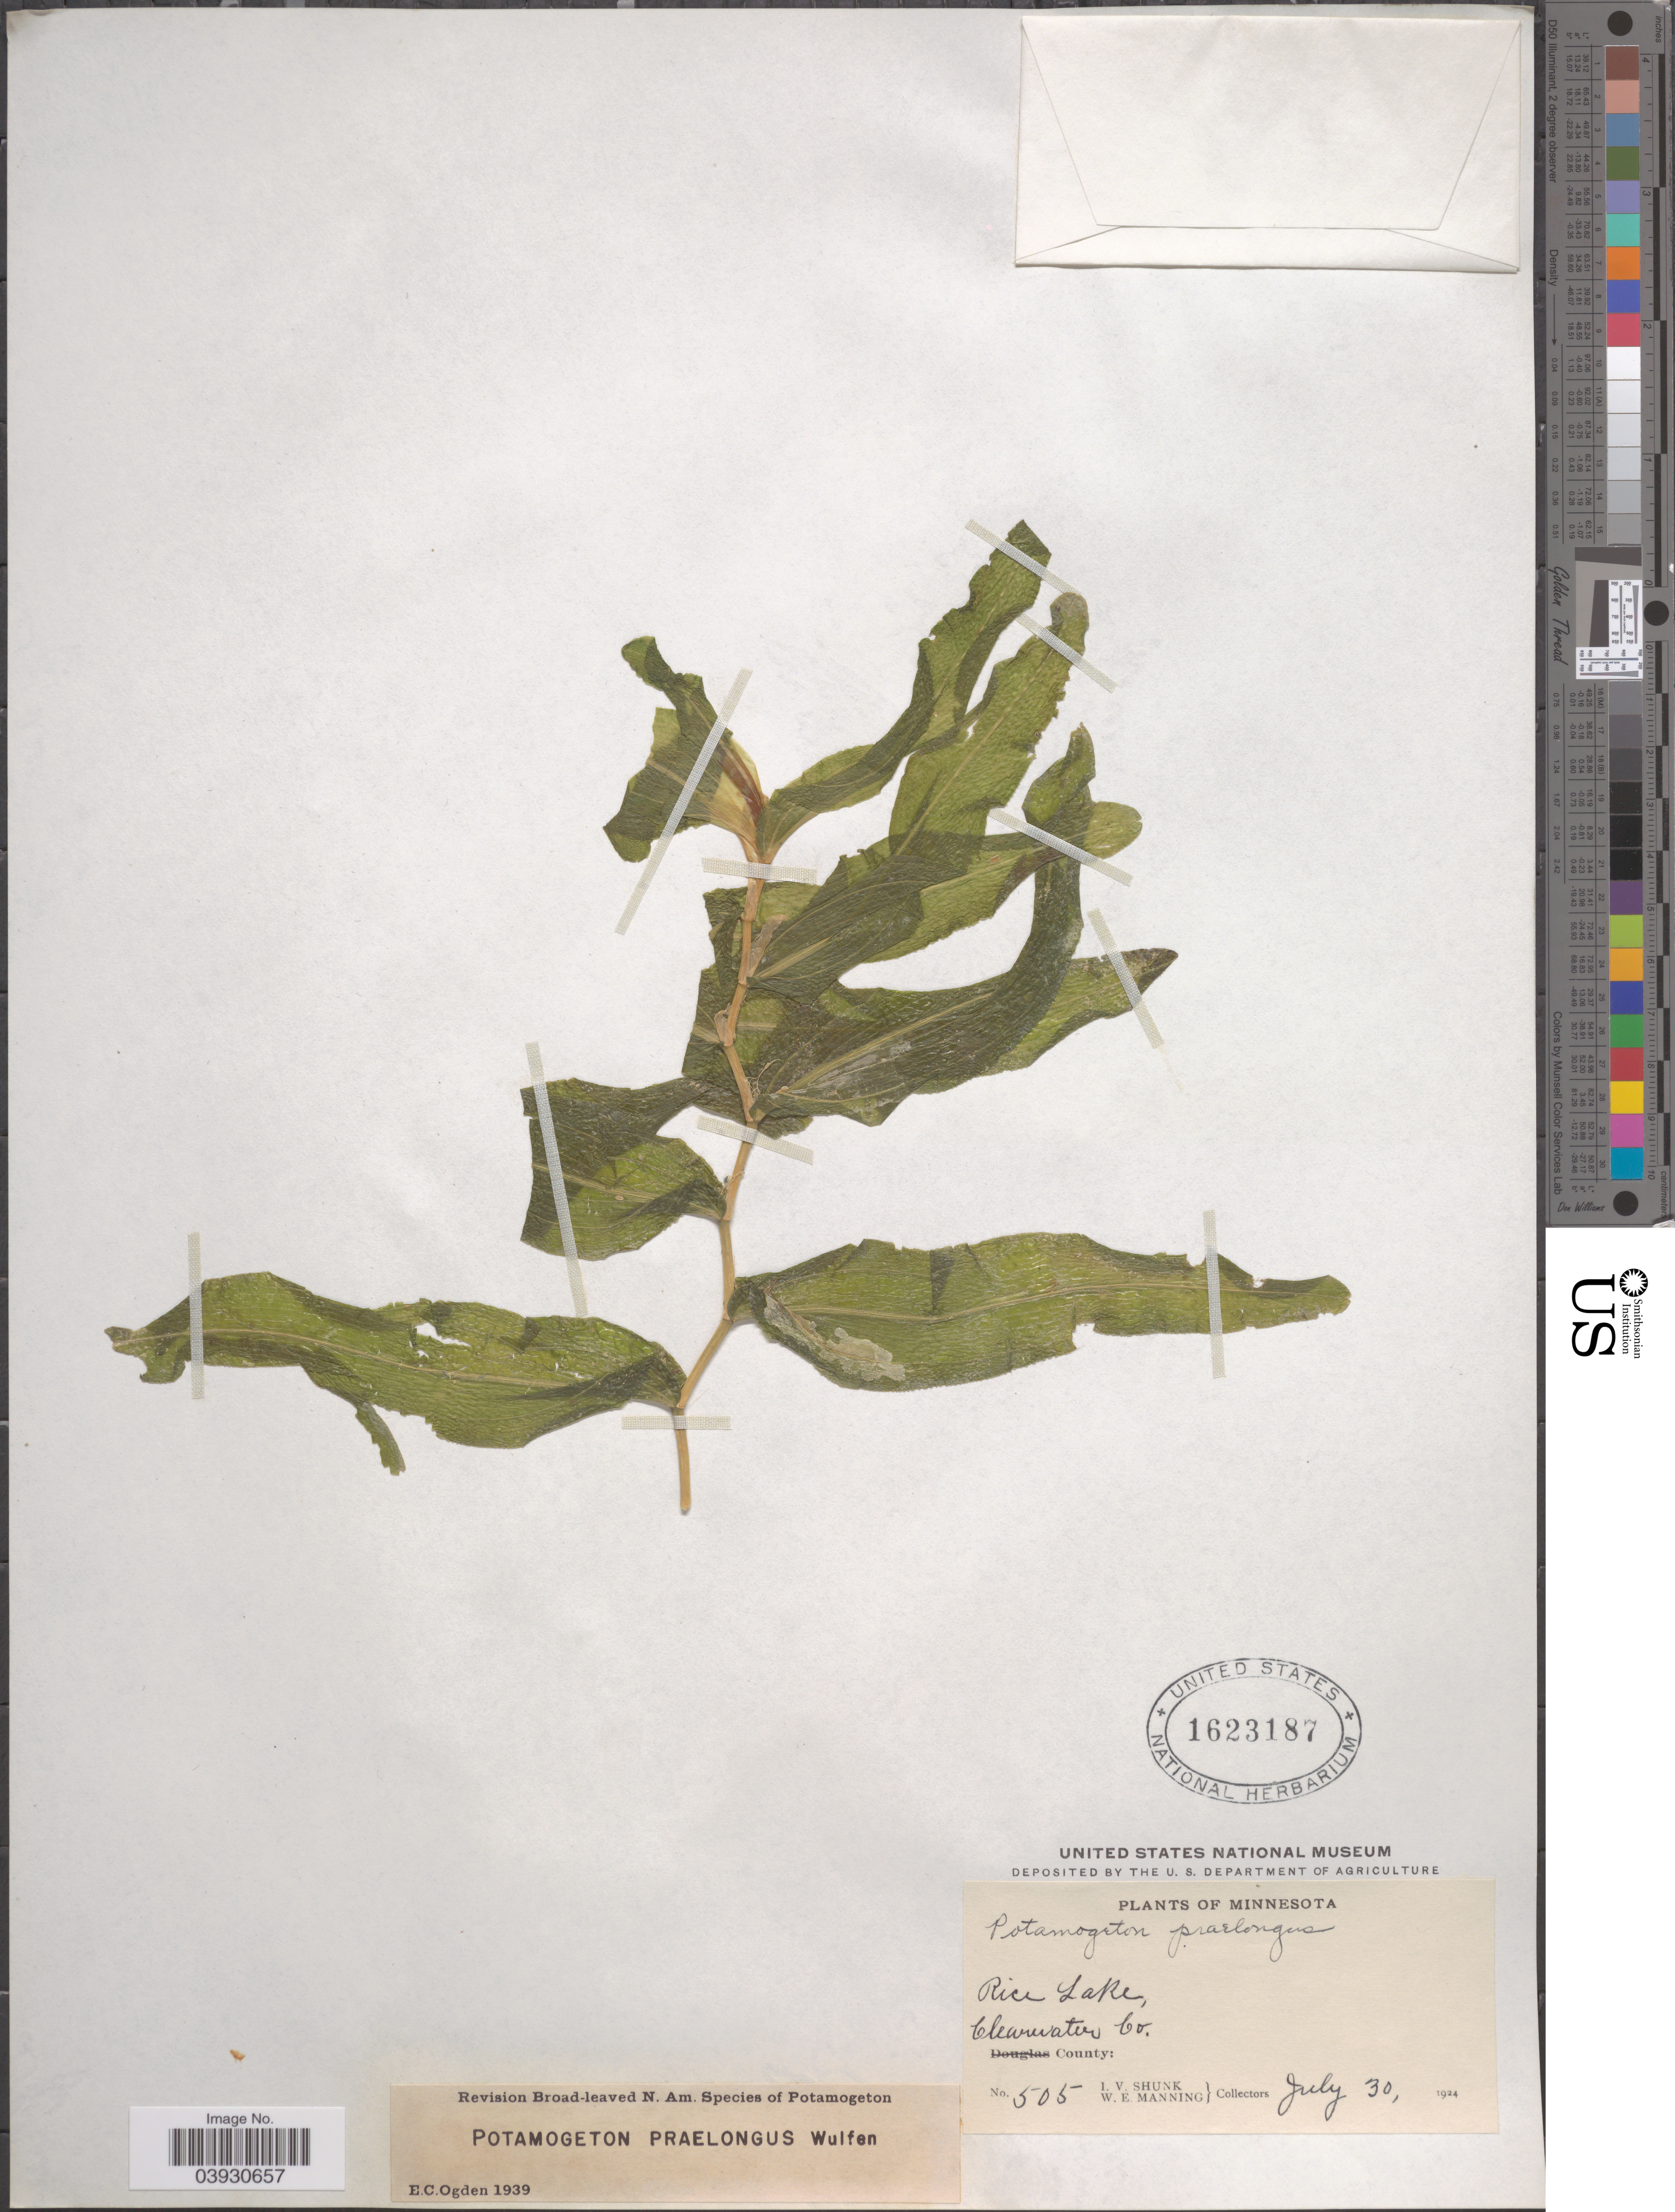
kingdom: Plantae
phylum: Tracheophyta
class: Liliopsida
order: Alismatales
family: Potamogetonaceae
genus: Potamogeton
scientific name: Potamogeton praelongus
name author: Wulfen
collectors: I. Shunk & W. Manning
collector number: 505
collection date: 1924-07-30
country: United States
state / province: Minnesota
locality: Rice Lake, Clearwater Co.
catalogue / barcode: US 1623187